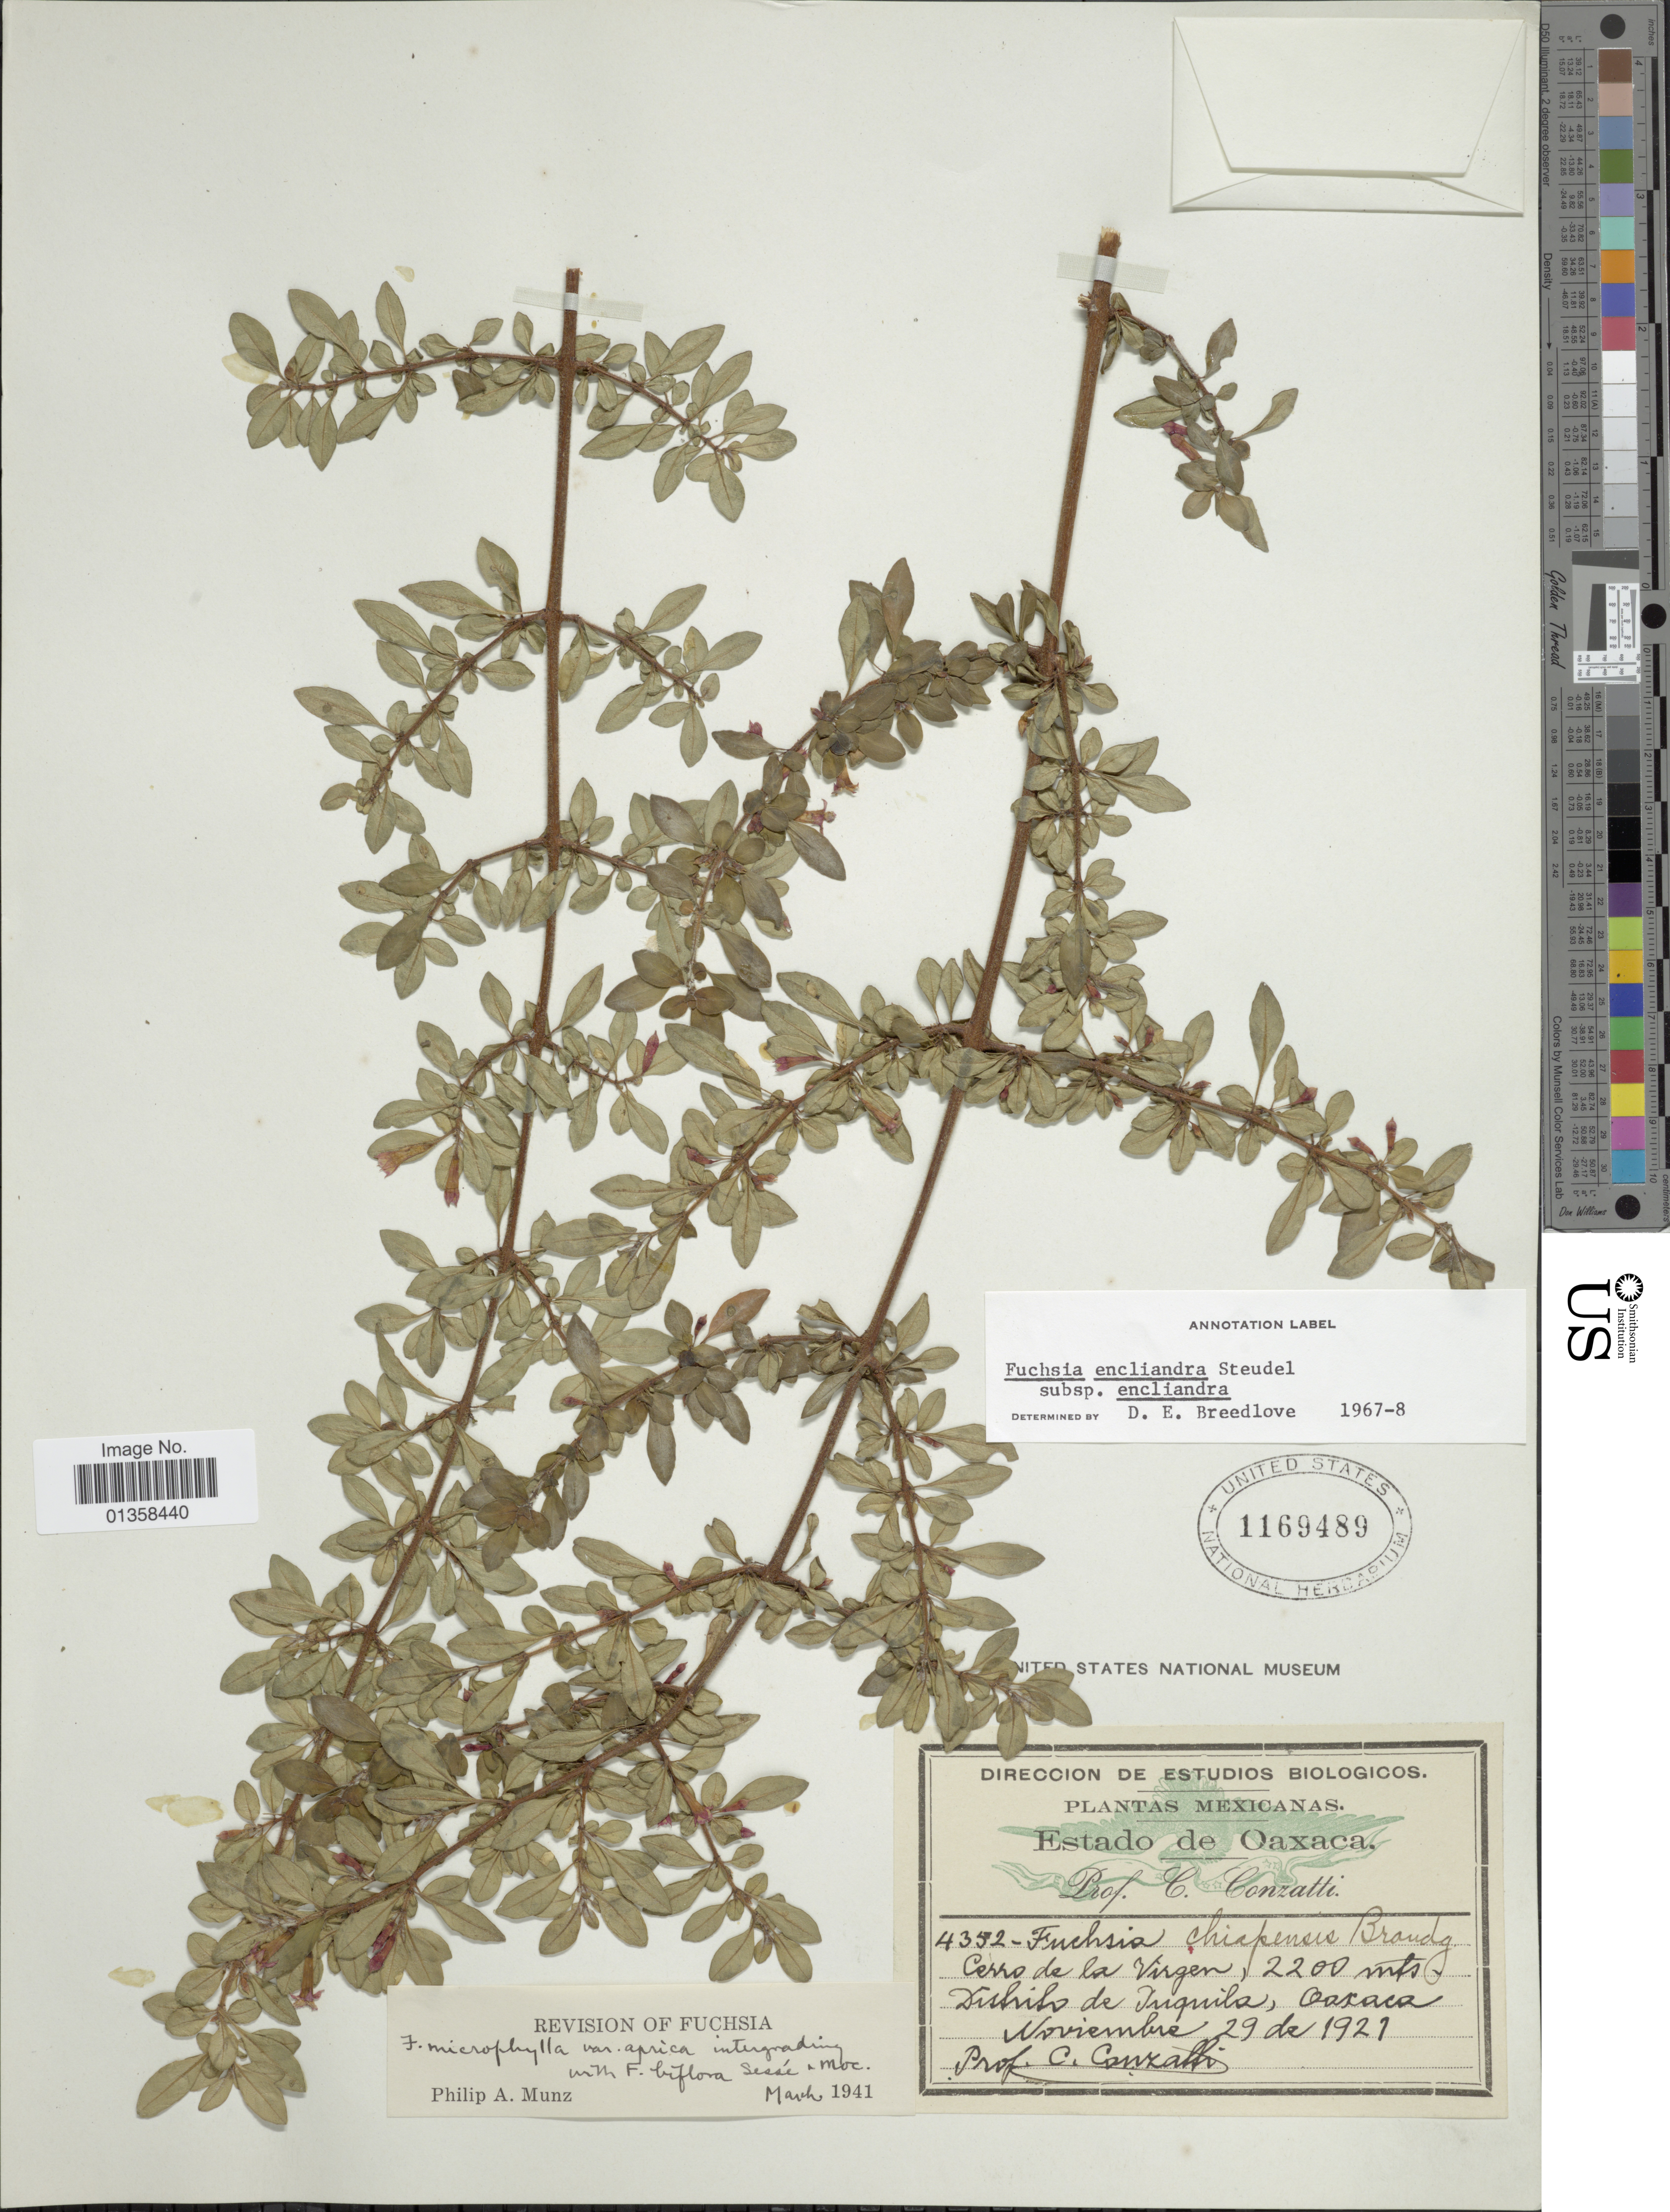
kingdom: Plantae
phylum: Tracheophyta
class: Magnoliopsida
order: Myrtales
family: Onagraceae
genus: Fuchsia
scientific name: Fuchsia encliandra subsp. encliandra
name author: Steud.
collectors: C. Conzatti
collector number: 4352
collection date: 1921-11-29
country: Mexico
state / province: Oaxaca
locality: Cerro de la Virgen, Distrito de Juquila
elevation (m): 2200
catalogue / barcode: US 1169489